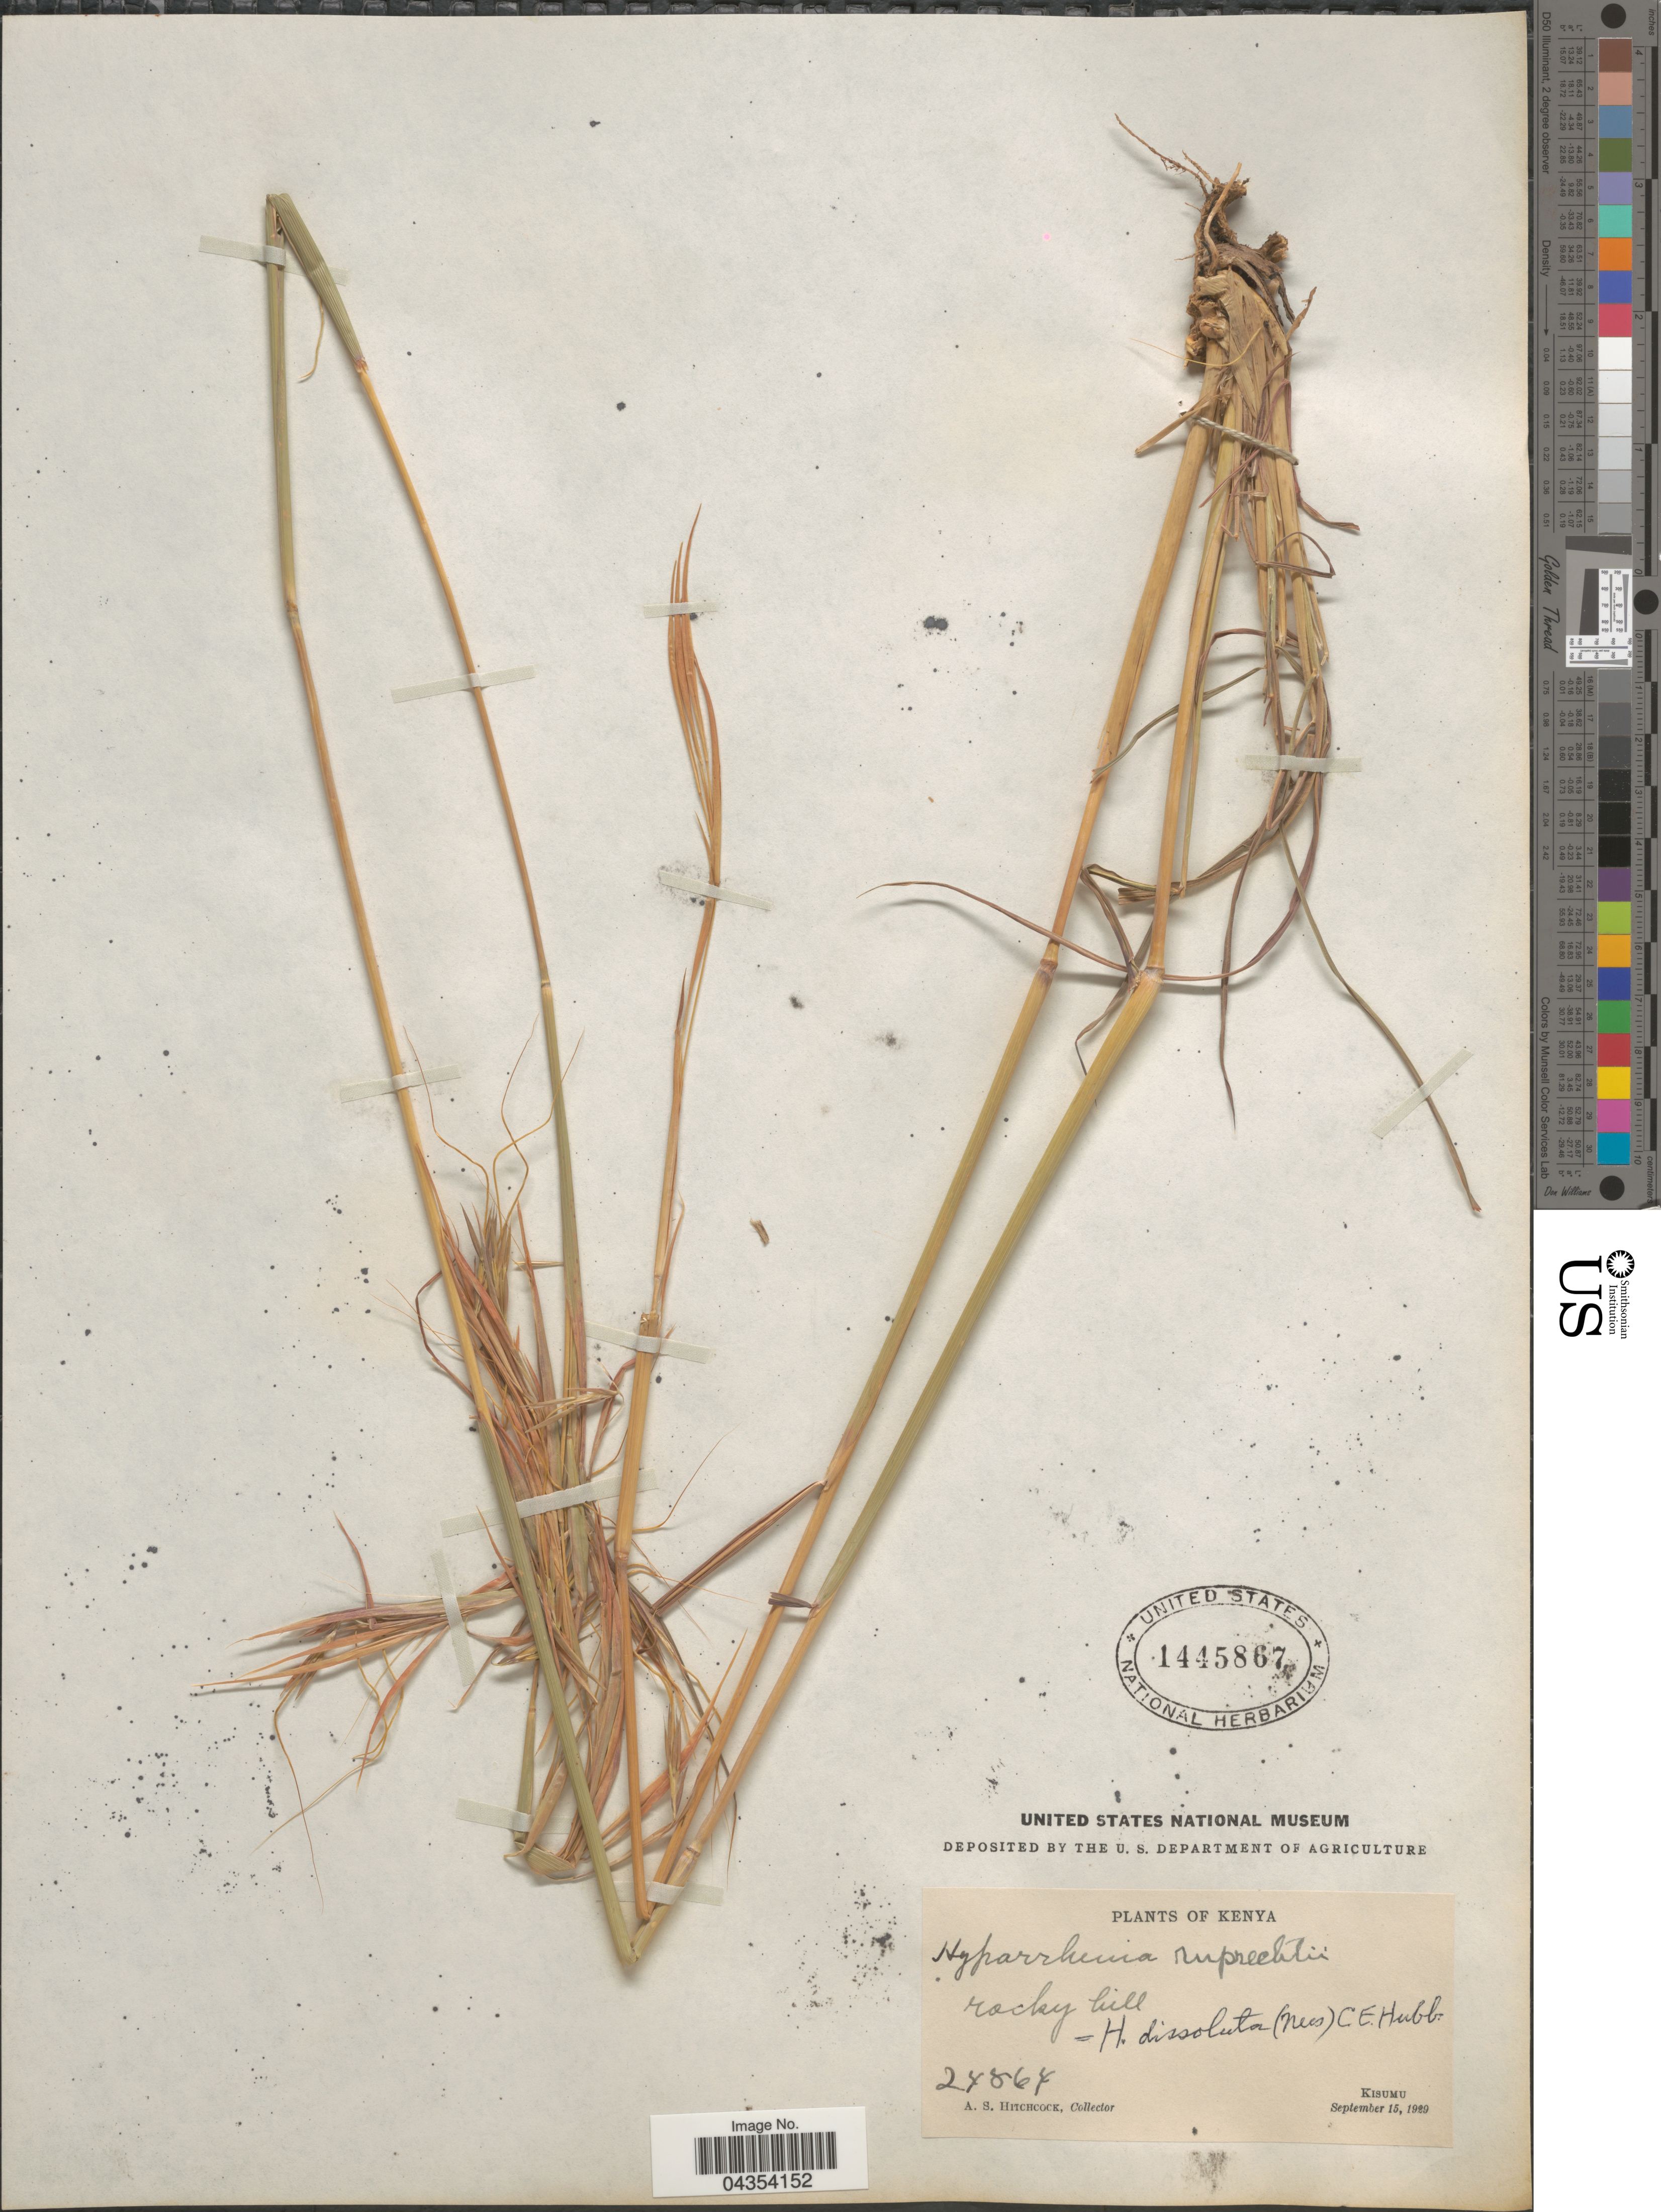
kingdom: Plantae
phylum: Tracheophyta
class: Liliopsida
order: Poales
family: Poaceae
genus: Hyperthelia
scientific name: Hyperthelia dissoluta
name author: (Nees ex Steud.) Clayton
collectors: A. S. Hitchcock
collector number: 24867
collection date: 1929-09-15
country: Kenya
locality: Kisumu.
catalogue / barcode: US 1445867